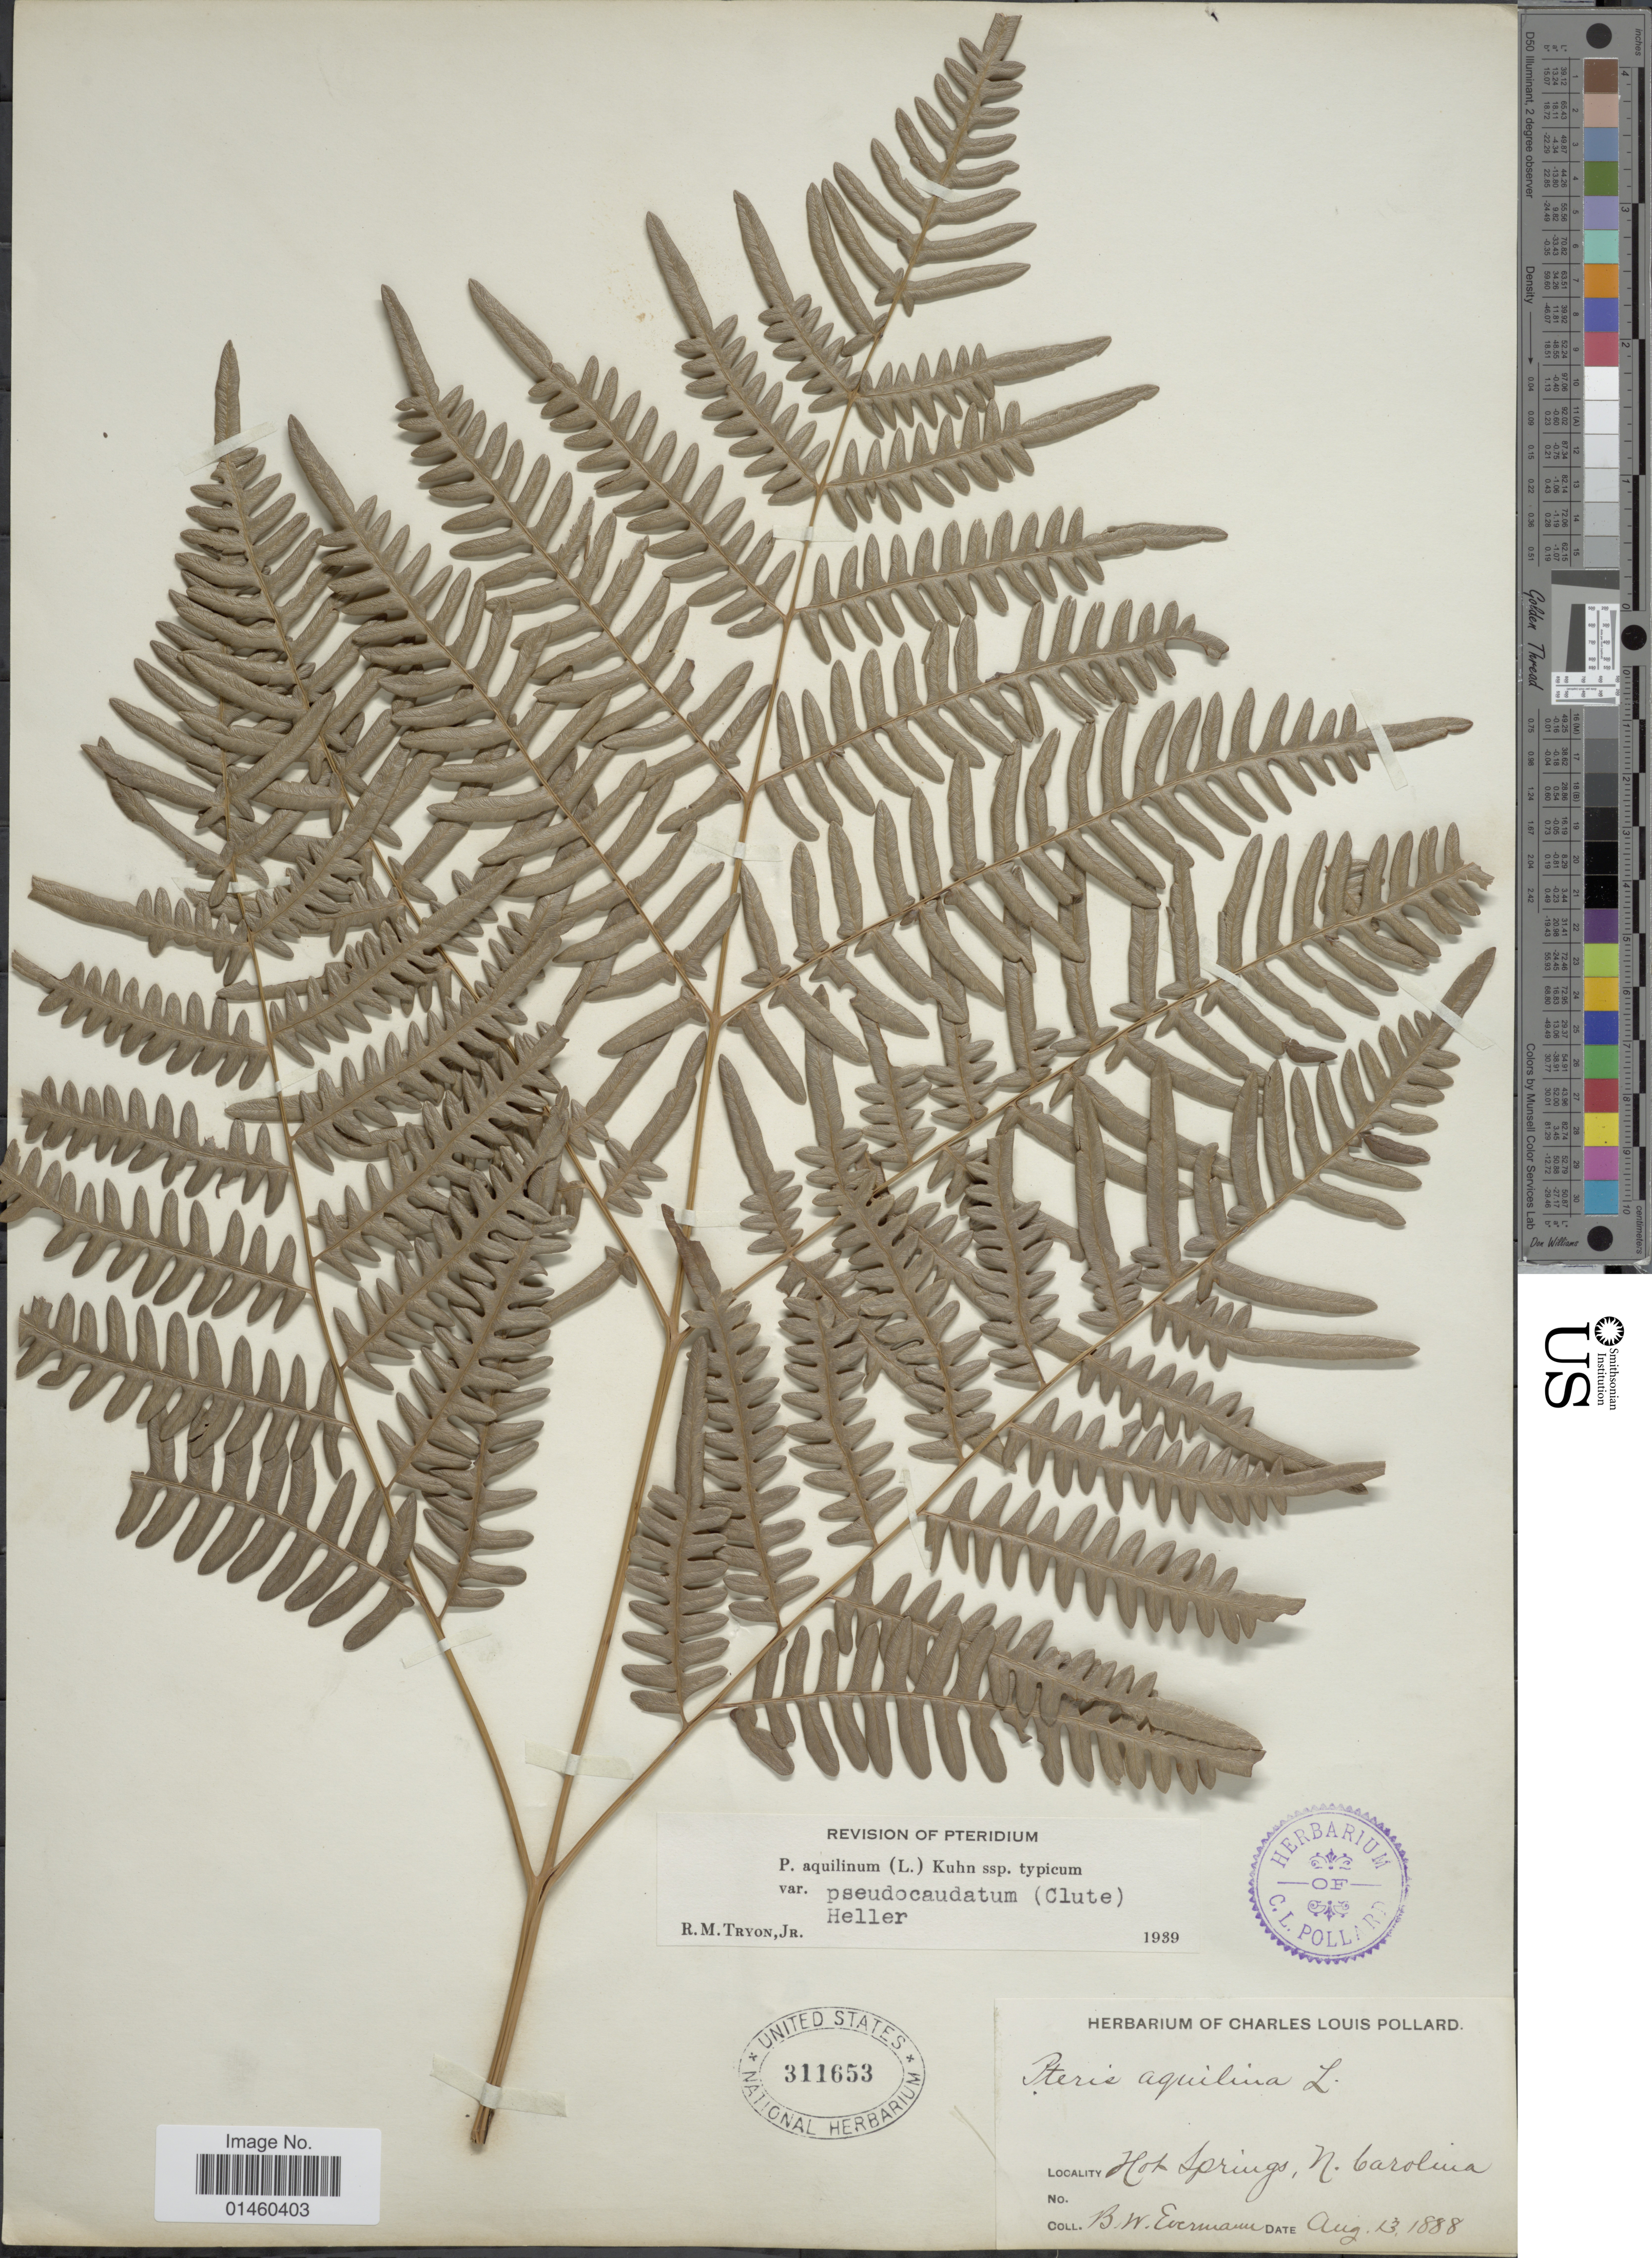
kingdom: Plantae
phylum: Tracheophyta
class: Polypodiopsida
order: Polypodiales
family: Dennstaedtiaceae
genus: Pteridium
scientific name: Pteridium aquilinum var. pseudocaudatum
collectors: B. W. Evermann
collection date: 1888-08-13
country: United States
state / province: North Carolina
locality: Hot Springs.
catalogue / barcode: US 311653